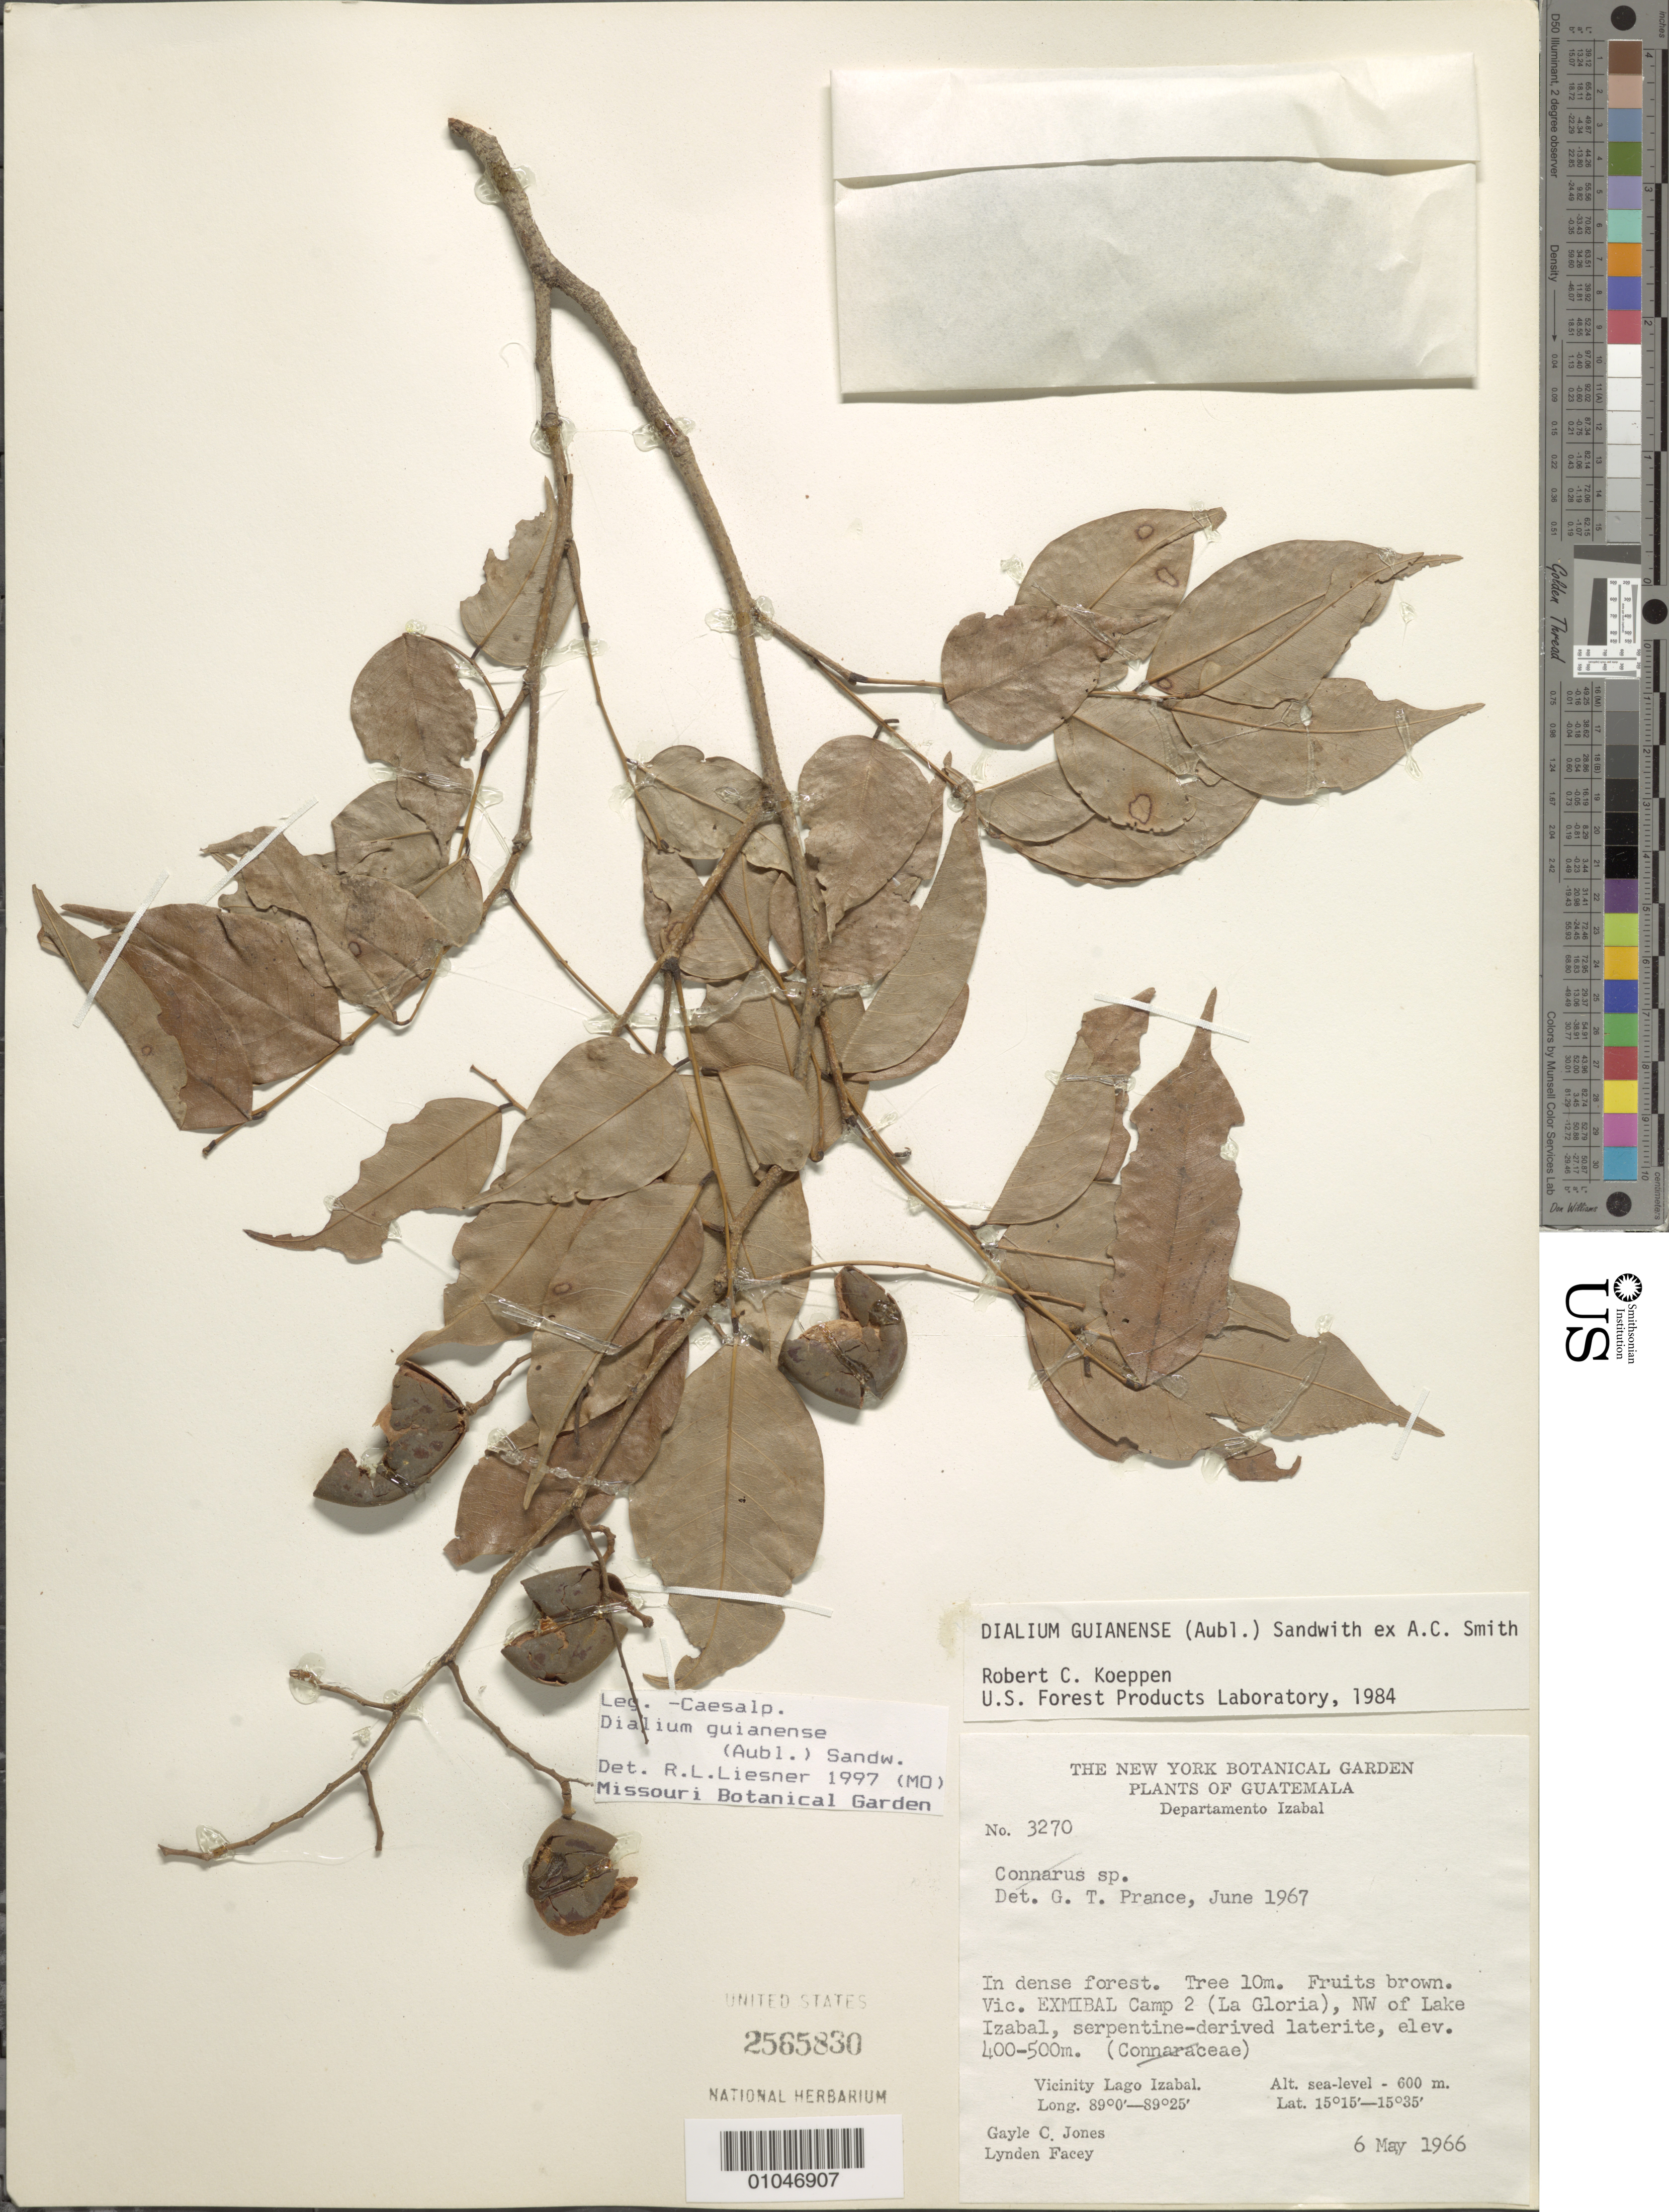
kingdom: Plantae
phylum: Tracheophyta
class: Magnoliopsida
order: Fabales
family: Fabaceae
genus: Dialium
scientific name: Dialium guianense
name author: (Aubl.) Sandwith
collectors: G. C. Jones & L. Facey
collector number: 3270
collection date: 1966-05-06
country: Guatemala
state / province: Izabal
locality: Vic. EXMIBAL Camp 2 (La Gloria), NW of Lake Izabal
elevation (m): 400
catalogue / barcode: US 2565830